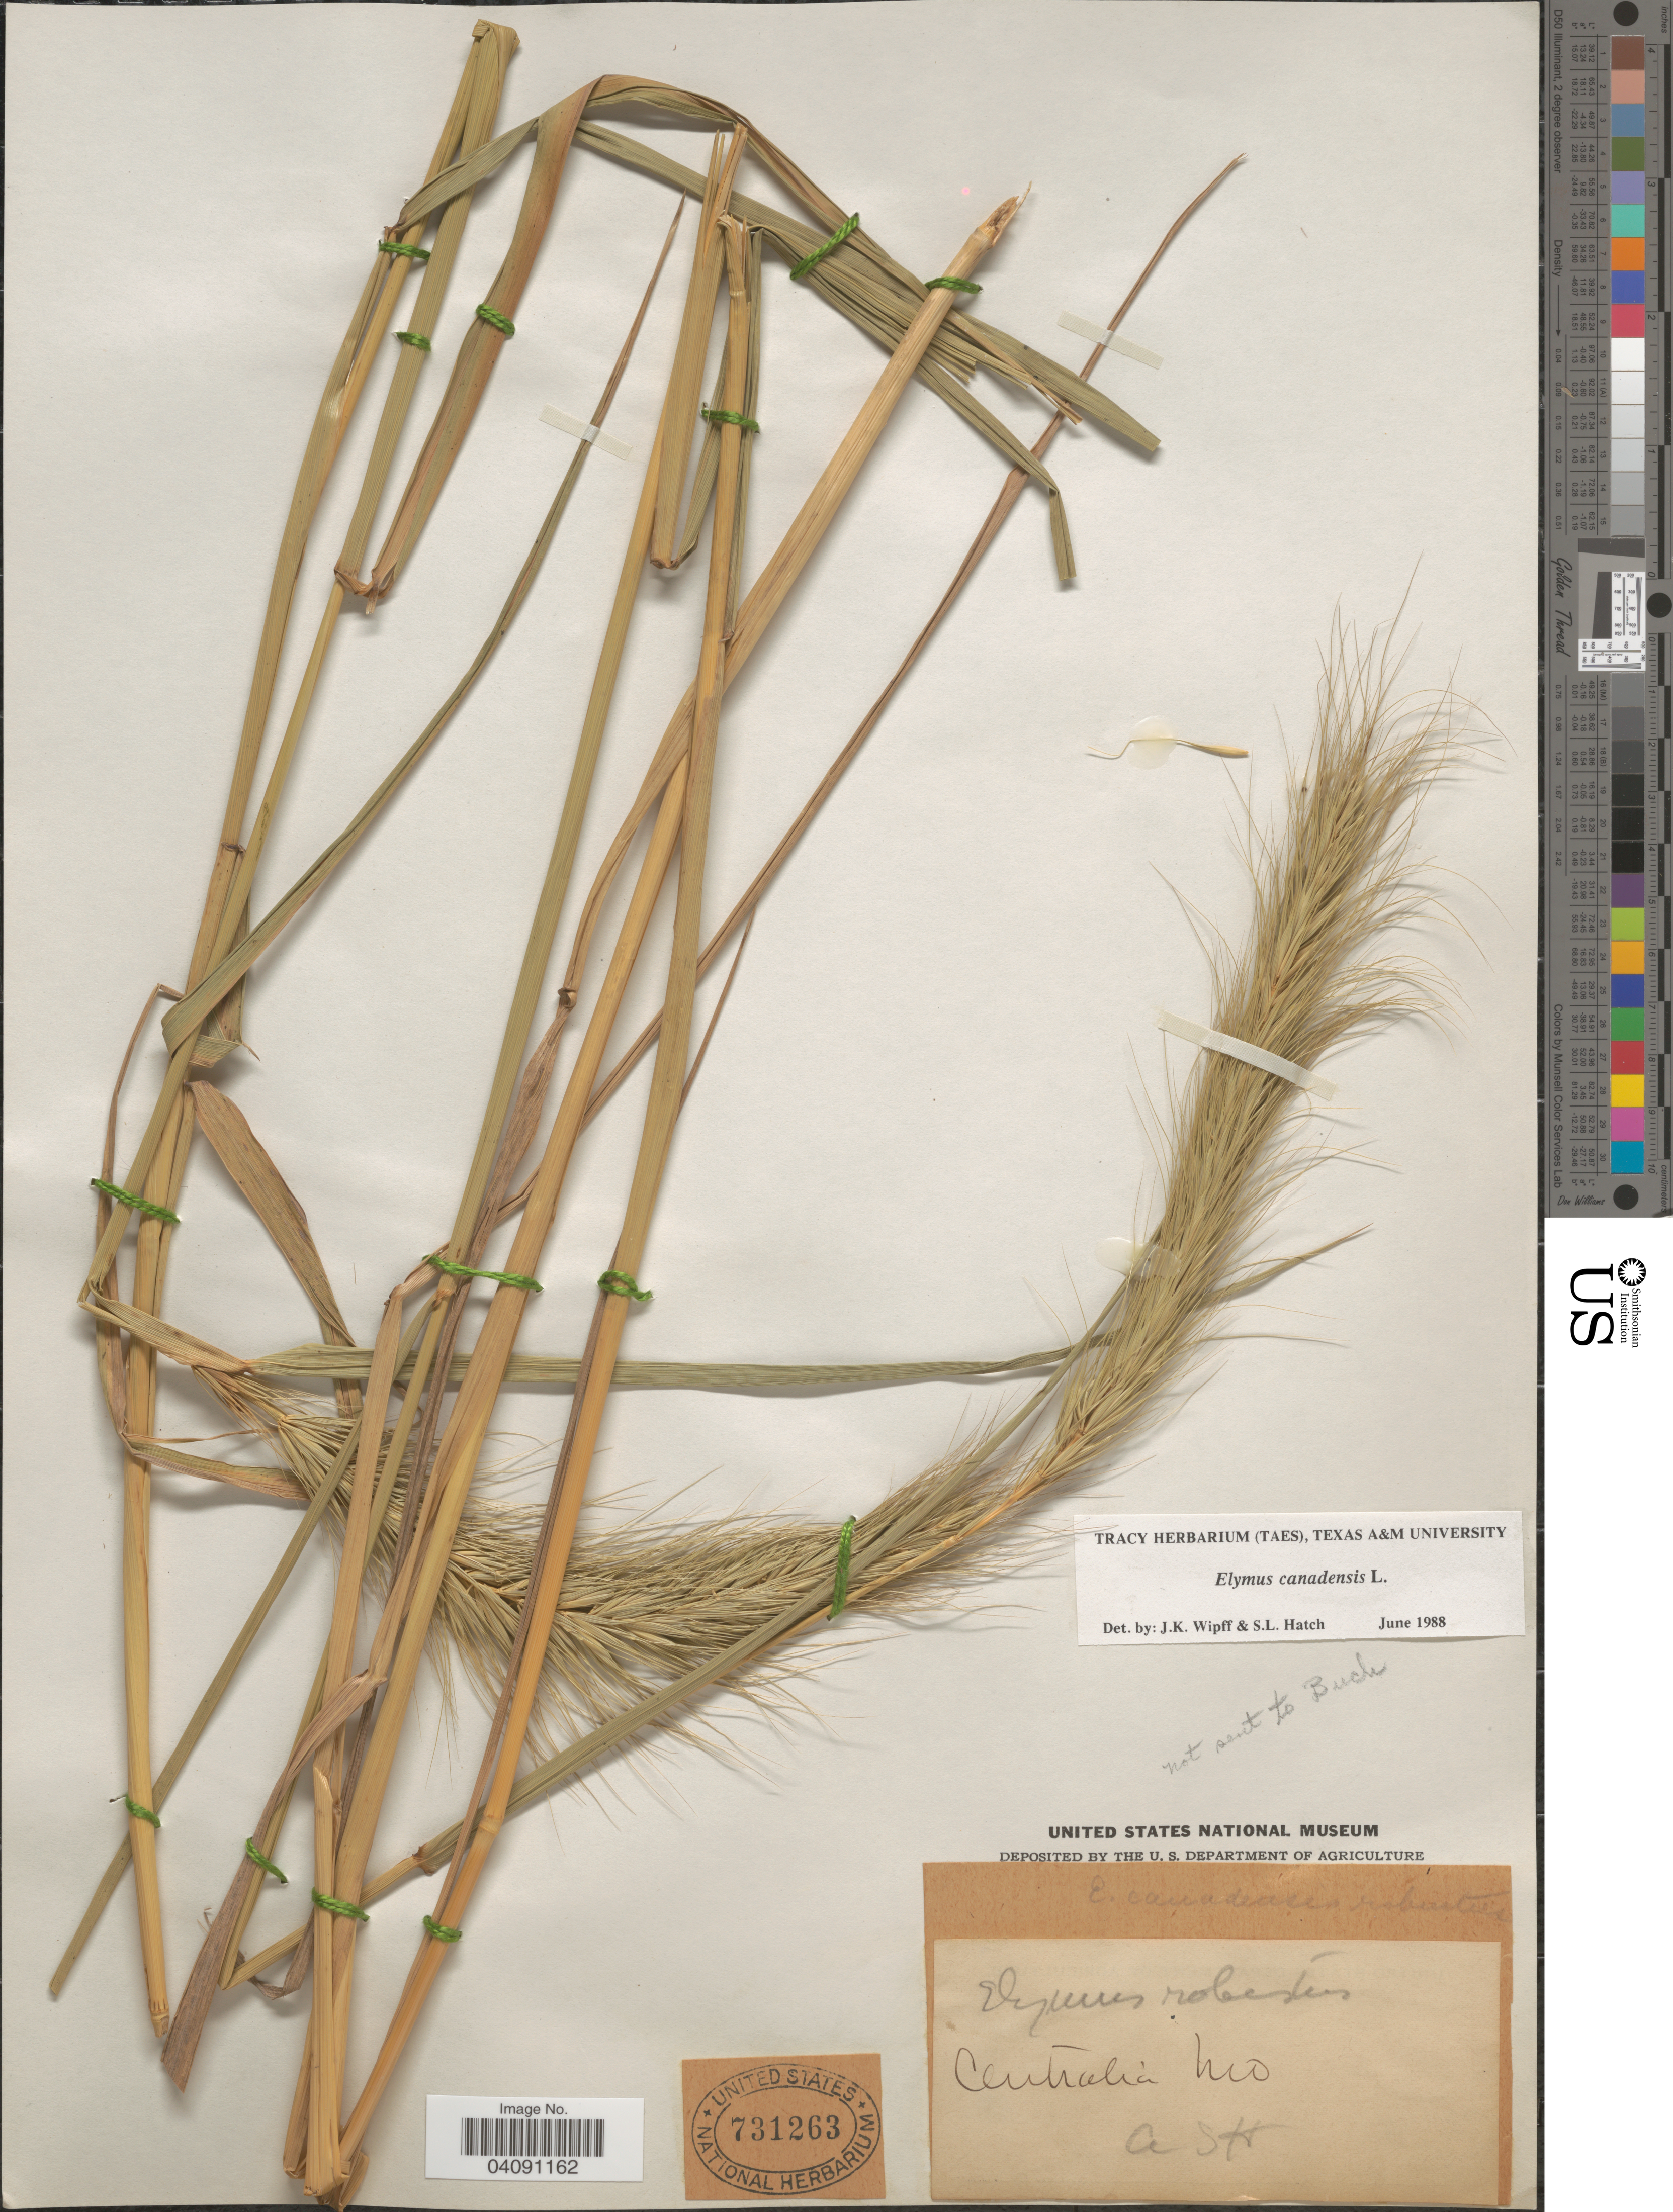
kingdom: Plantae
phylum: Tracheophyta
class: Liliopsida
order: Poales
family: Poaceae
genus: Elymus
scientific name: Elymus canadensis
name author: L.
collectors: A. H.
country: United States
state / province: Missouri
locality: Centralia.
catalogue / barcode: US 731263